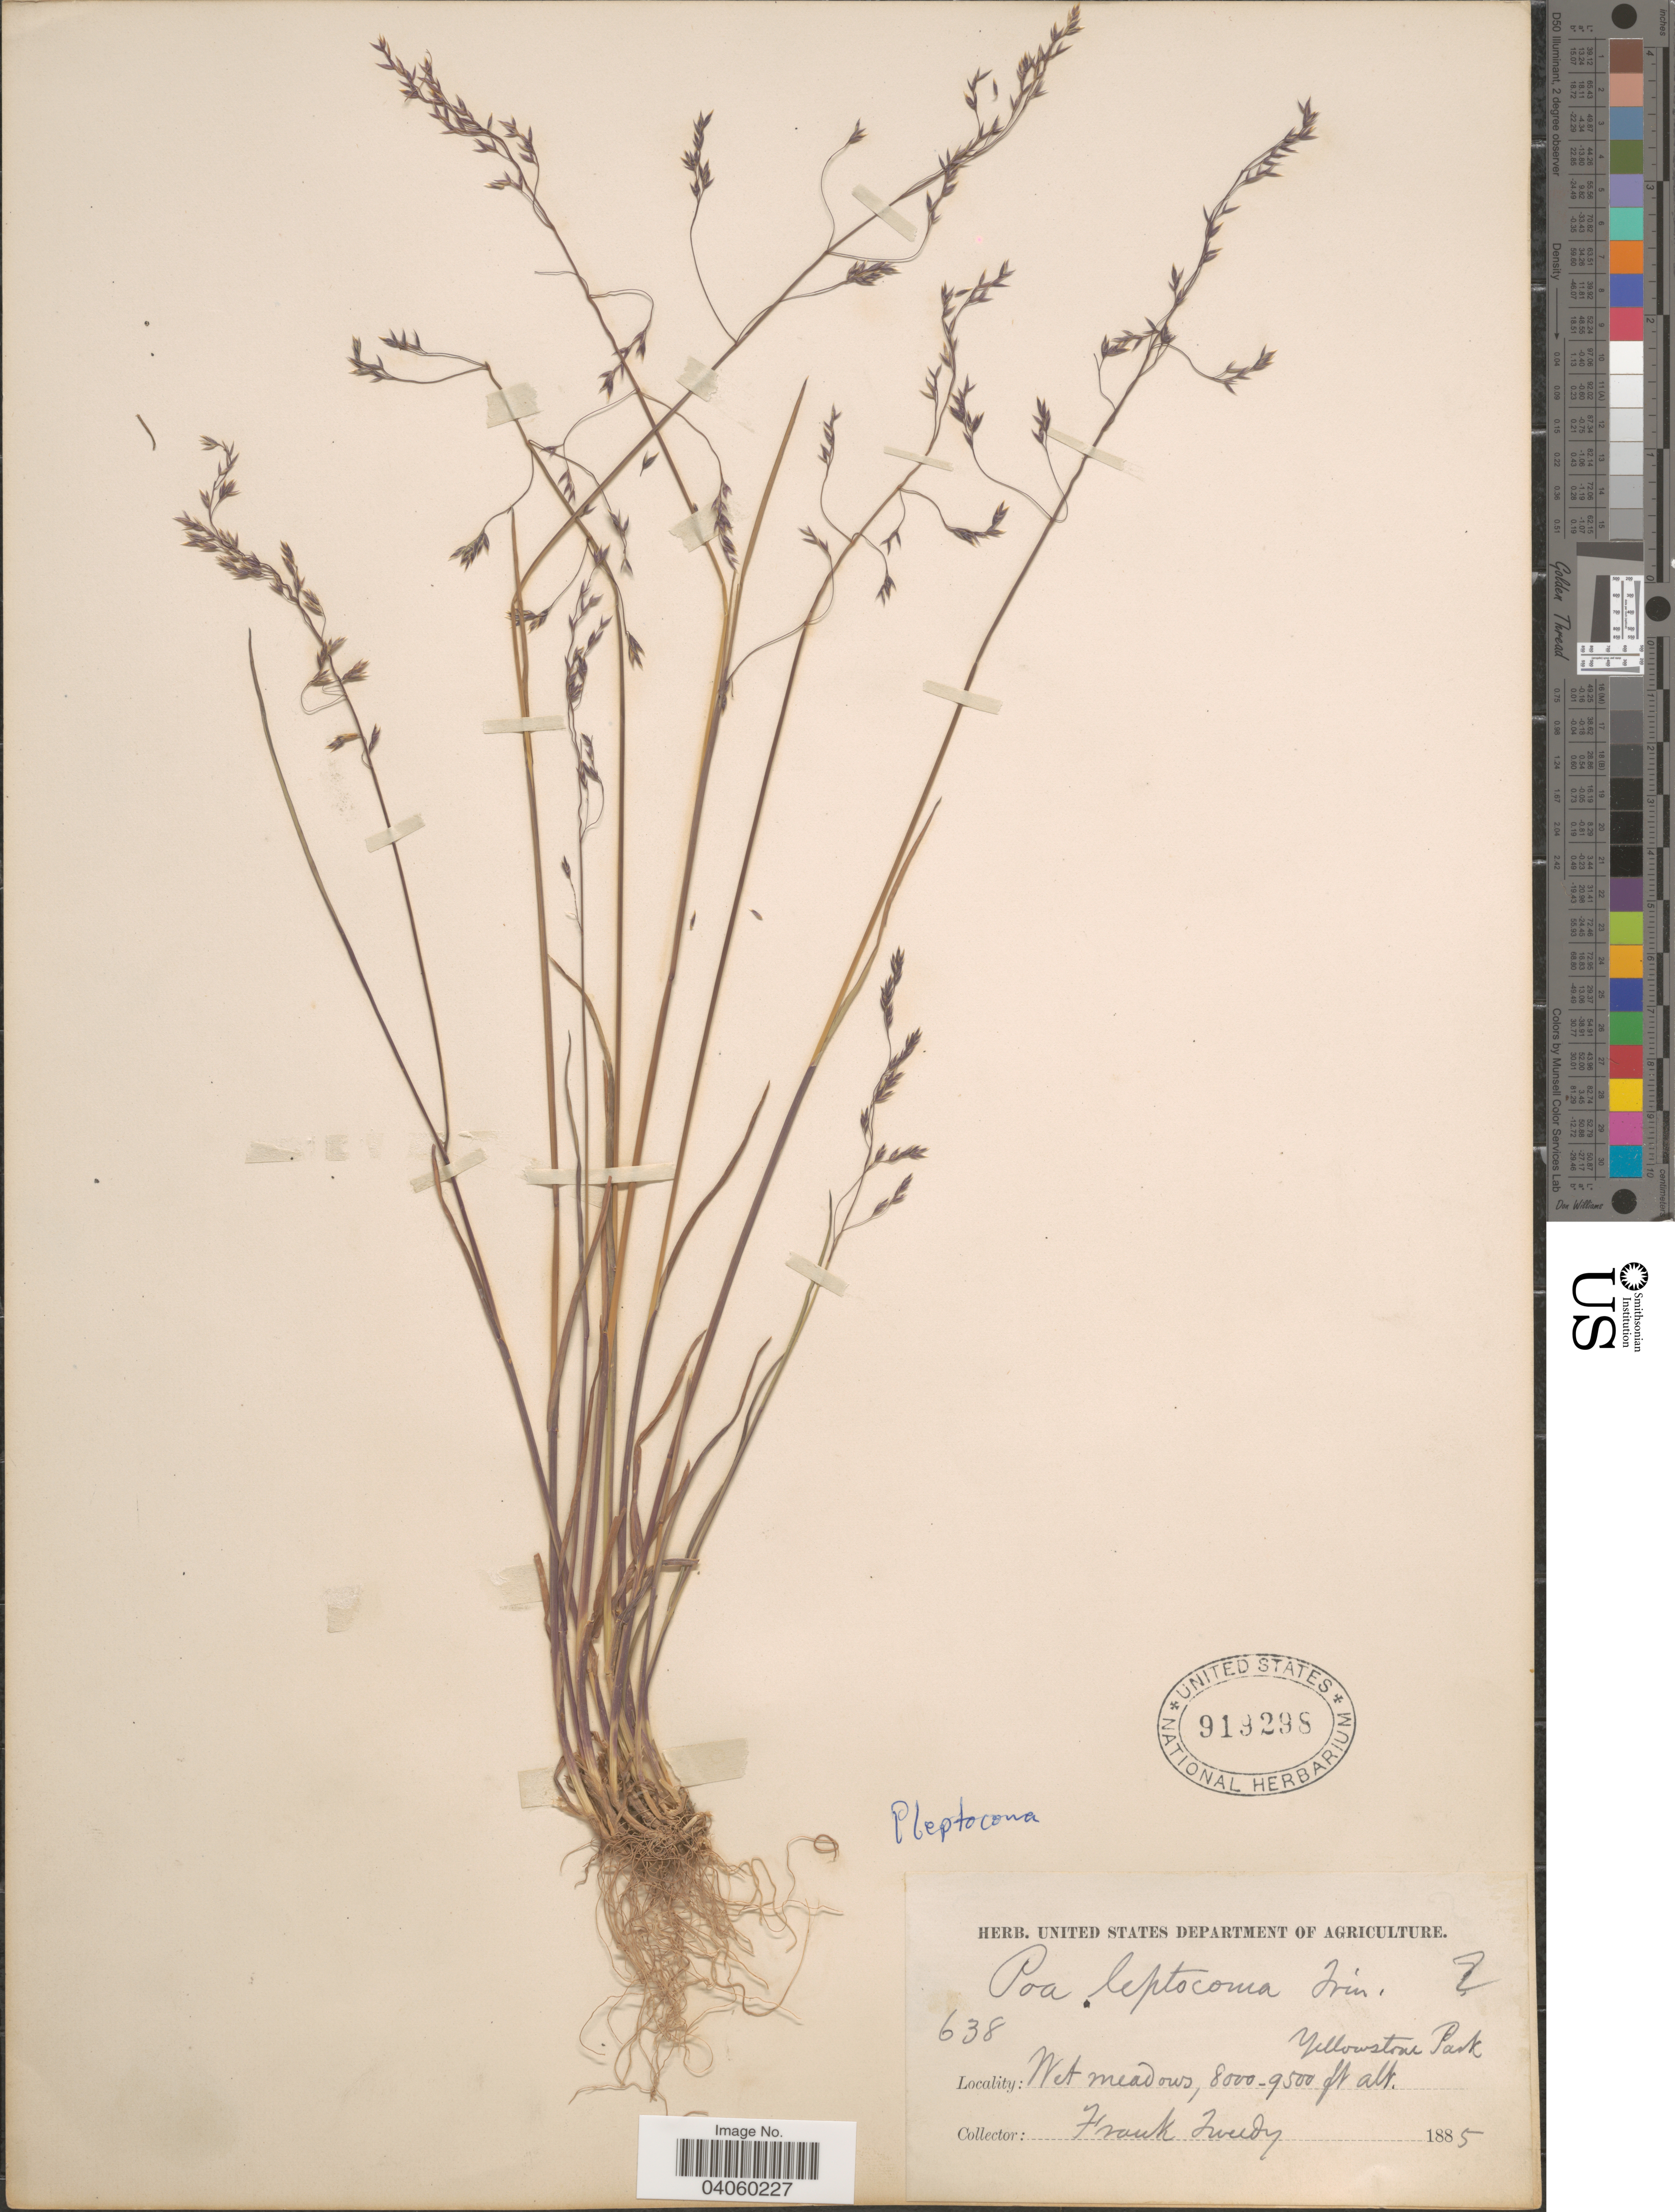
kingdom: Plantae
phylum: Tracheophyta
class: Liliopsida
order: Poales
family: Poaceae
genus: Poa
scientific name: Poa leptocoma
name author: Trin.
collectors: F. Tweedy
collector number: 638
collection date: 1885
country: United States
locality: Yellowstone Park. Wet meadows.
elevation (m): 2438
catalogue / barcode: US 919298